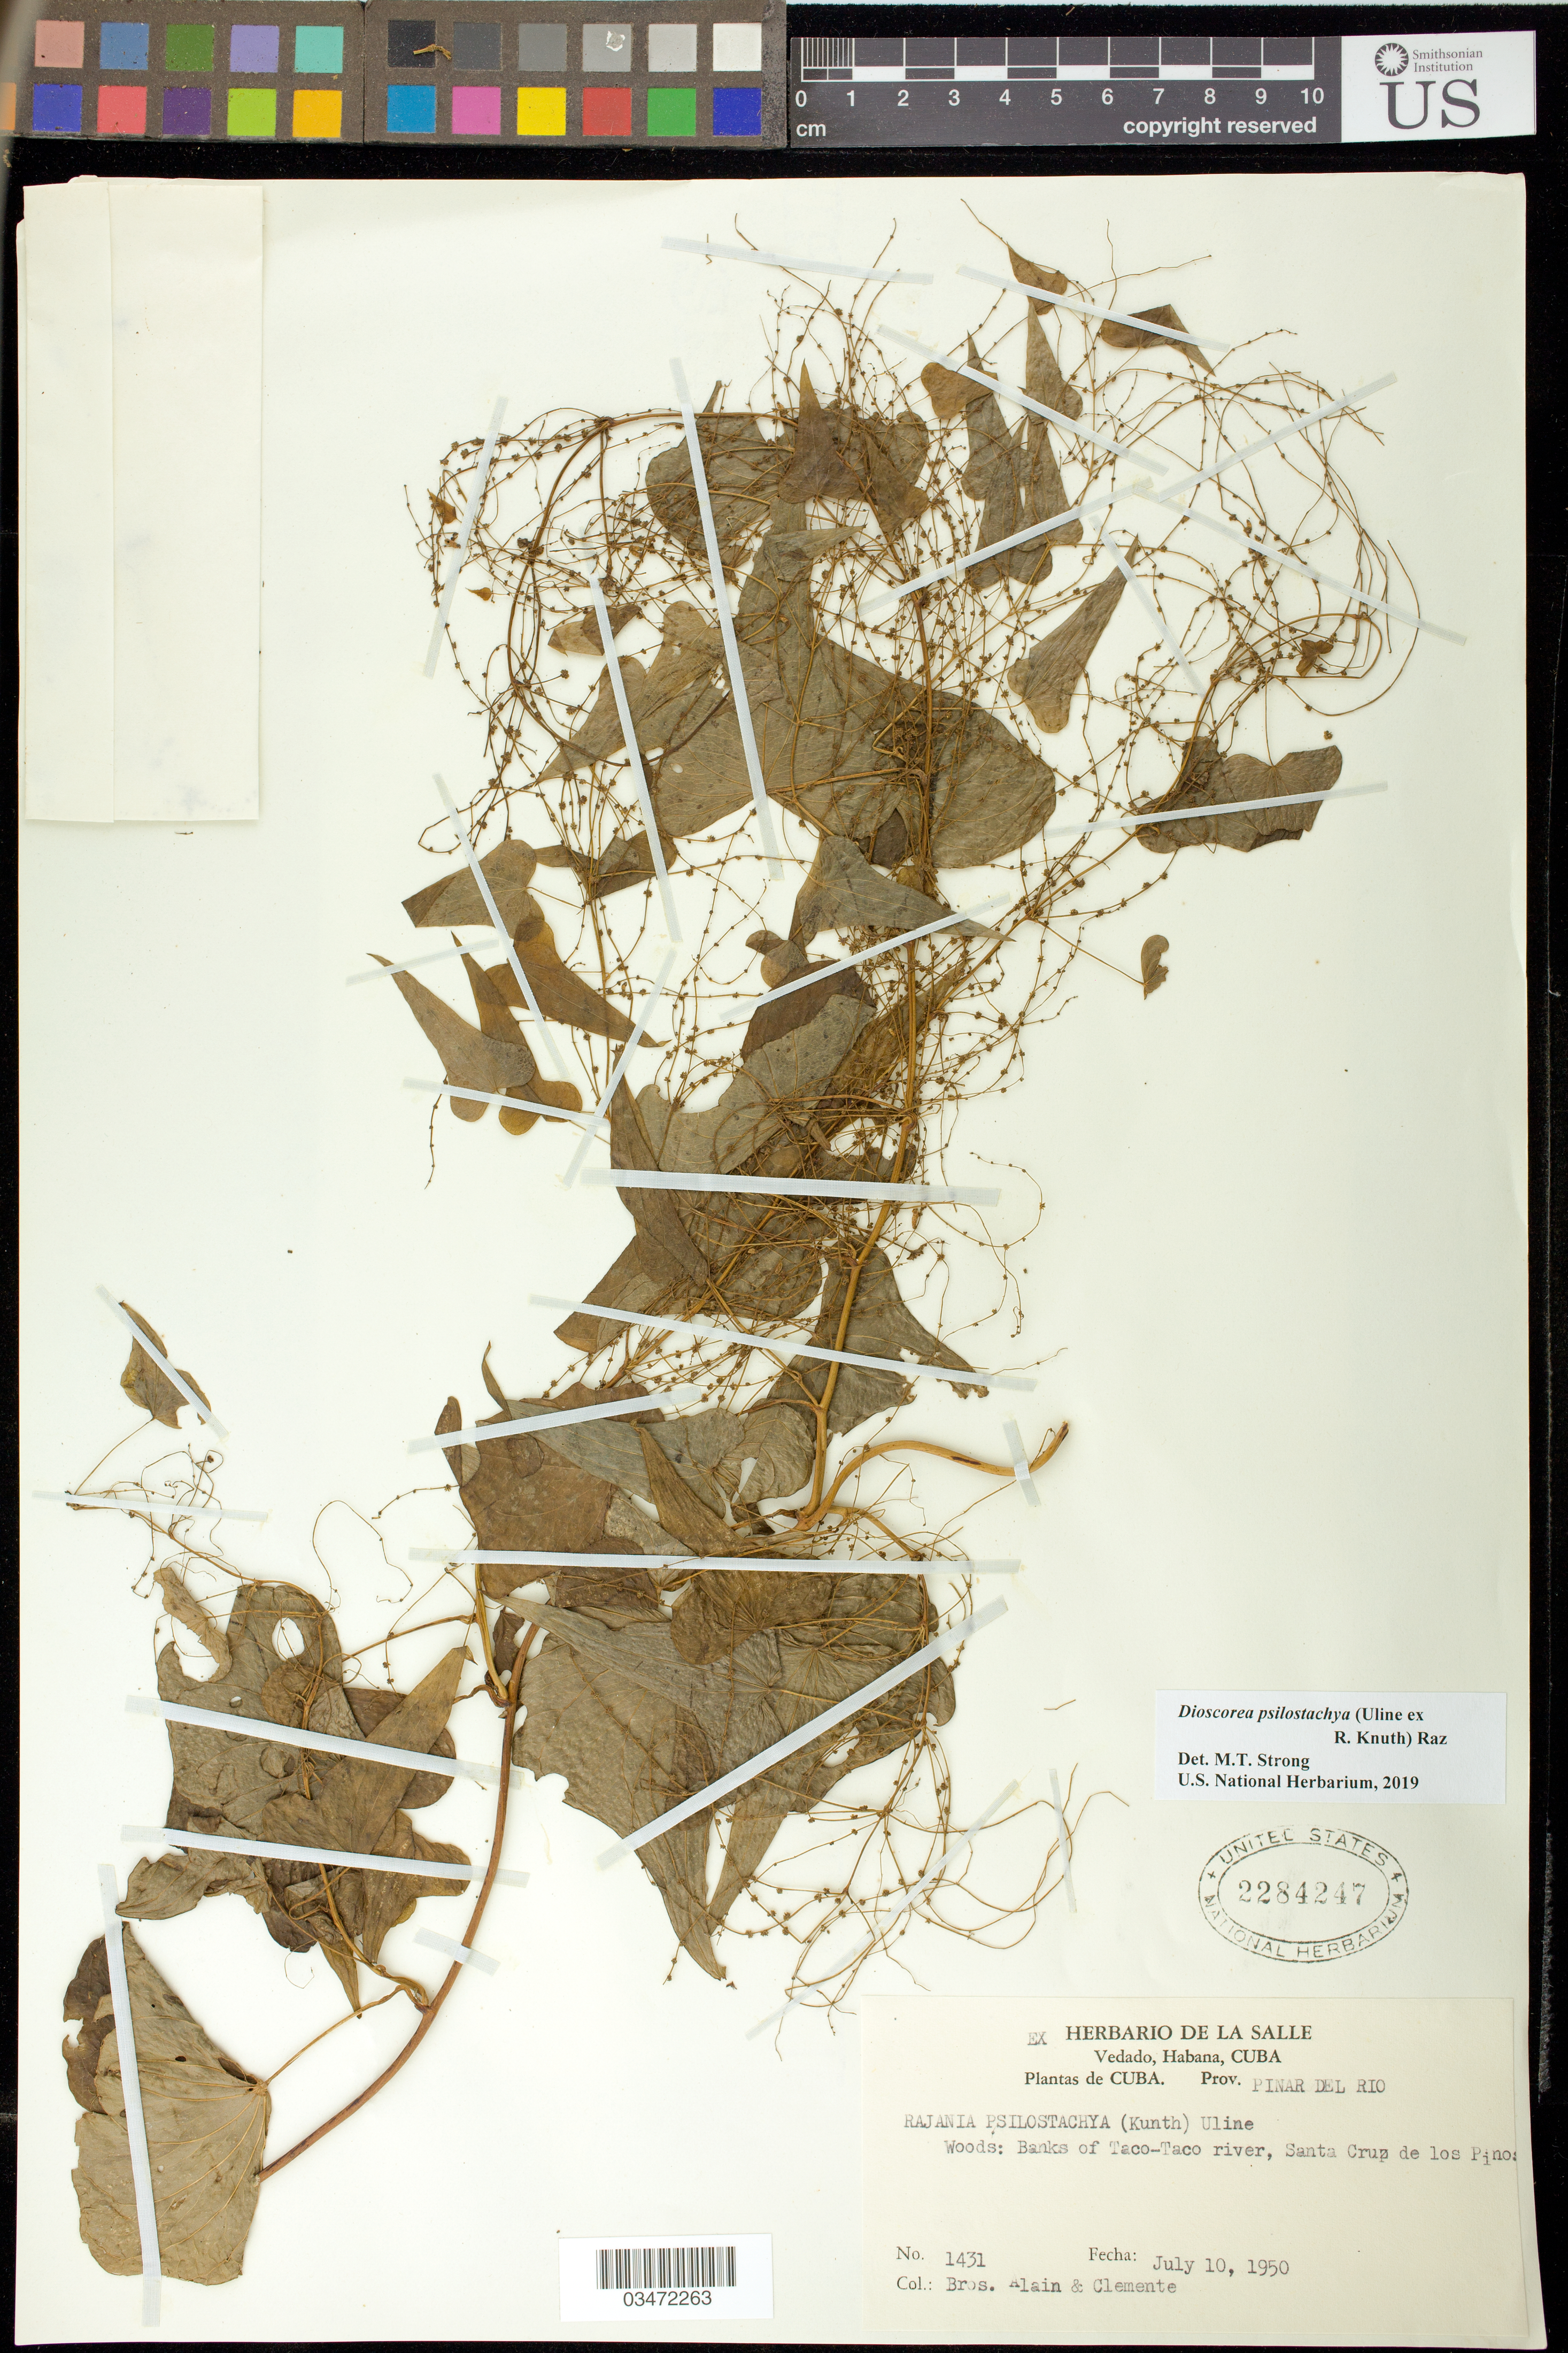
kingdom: Plantae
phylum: Tracheophyta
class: Liliopsida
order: Dioscoreales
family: Dioscoreaceae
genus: Dioscorea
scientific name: Dioscorea psilostachya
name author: (Kunth) Raz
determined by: Strong, M. T., (US), Smithsonian Institution - National Museum of Natural History (UNITED STATES)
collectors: A. H. Liogier & Bro. Clemente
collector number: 1431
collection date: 1950-07-10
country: Cuba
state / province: Pinar del Río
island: Cuba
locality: Santa Cruz de los Pinos, banks of Taco-Taco River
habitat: Woods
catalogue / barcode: US 2284247